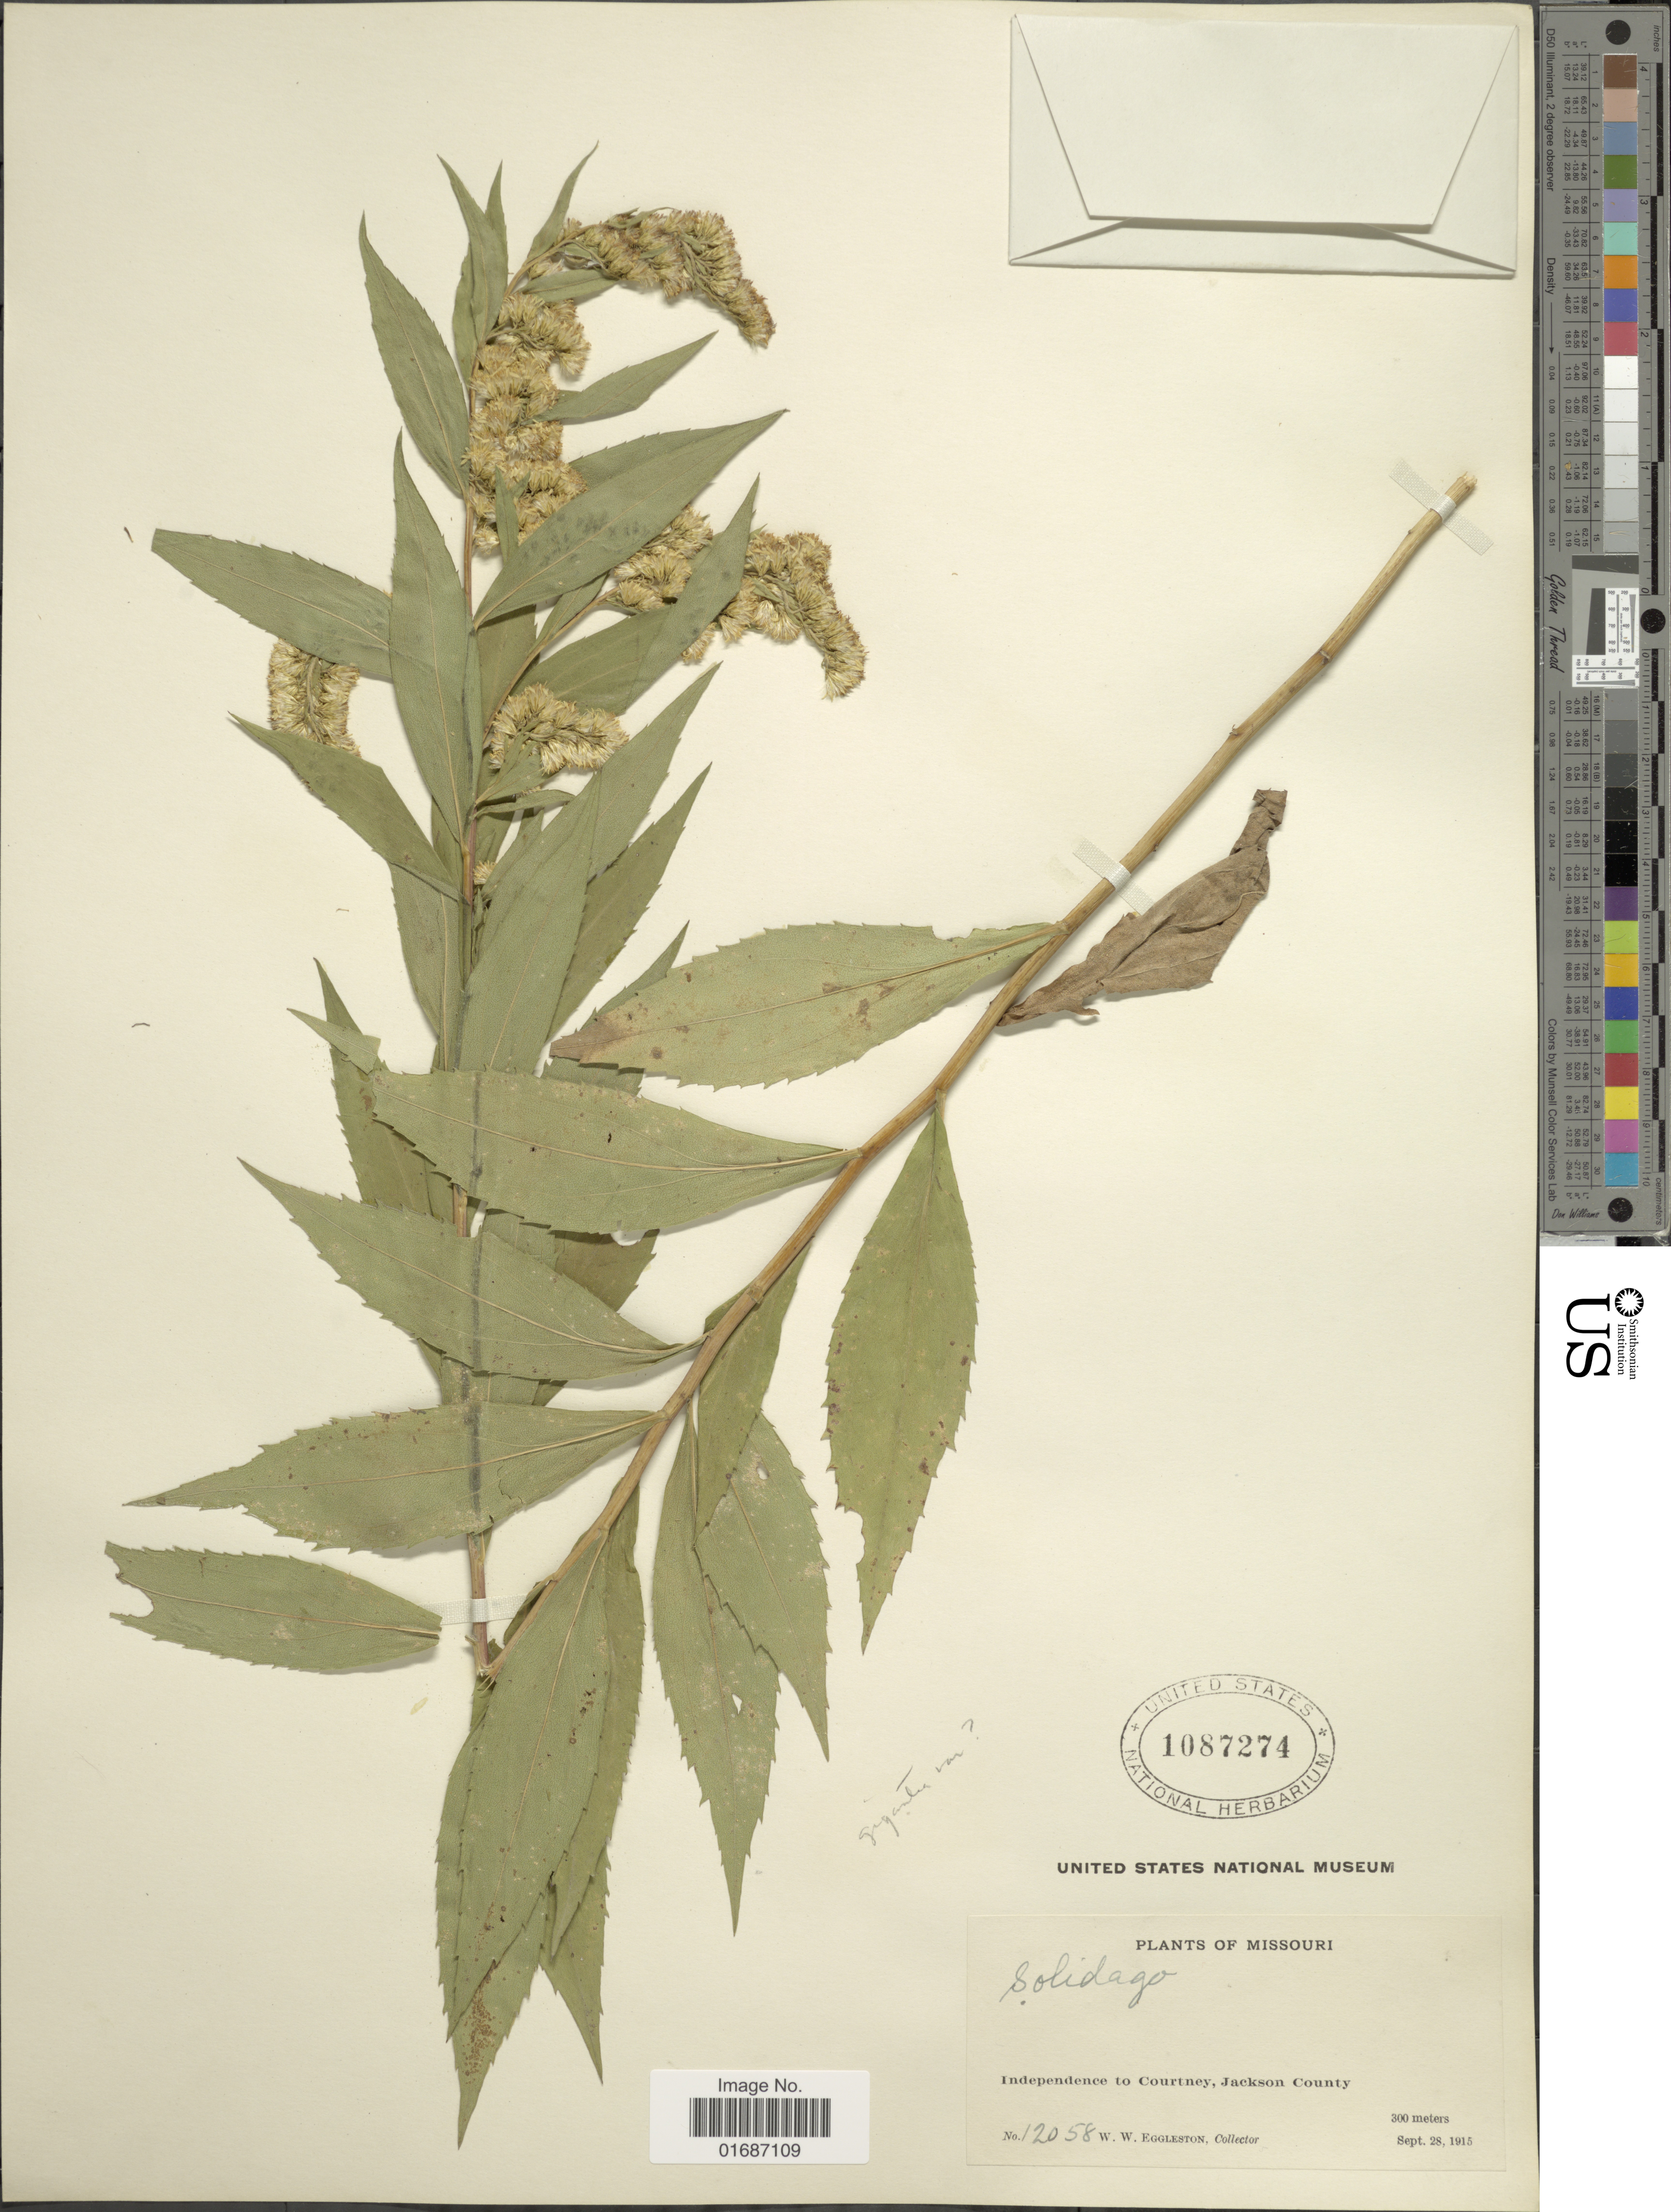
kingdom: Plantae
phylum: Tracheophyta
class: Magnoliopsida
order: Asterales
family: Asteraceae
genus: Solidago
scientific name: Solidago gigantea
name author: Aiton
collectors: W. W. Eggleston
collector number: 12058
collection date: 1915-09-28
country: United States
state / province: Missouri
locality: Independence to Courtney, Jackosn County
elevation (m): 300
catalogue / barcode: US 1087274